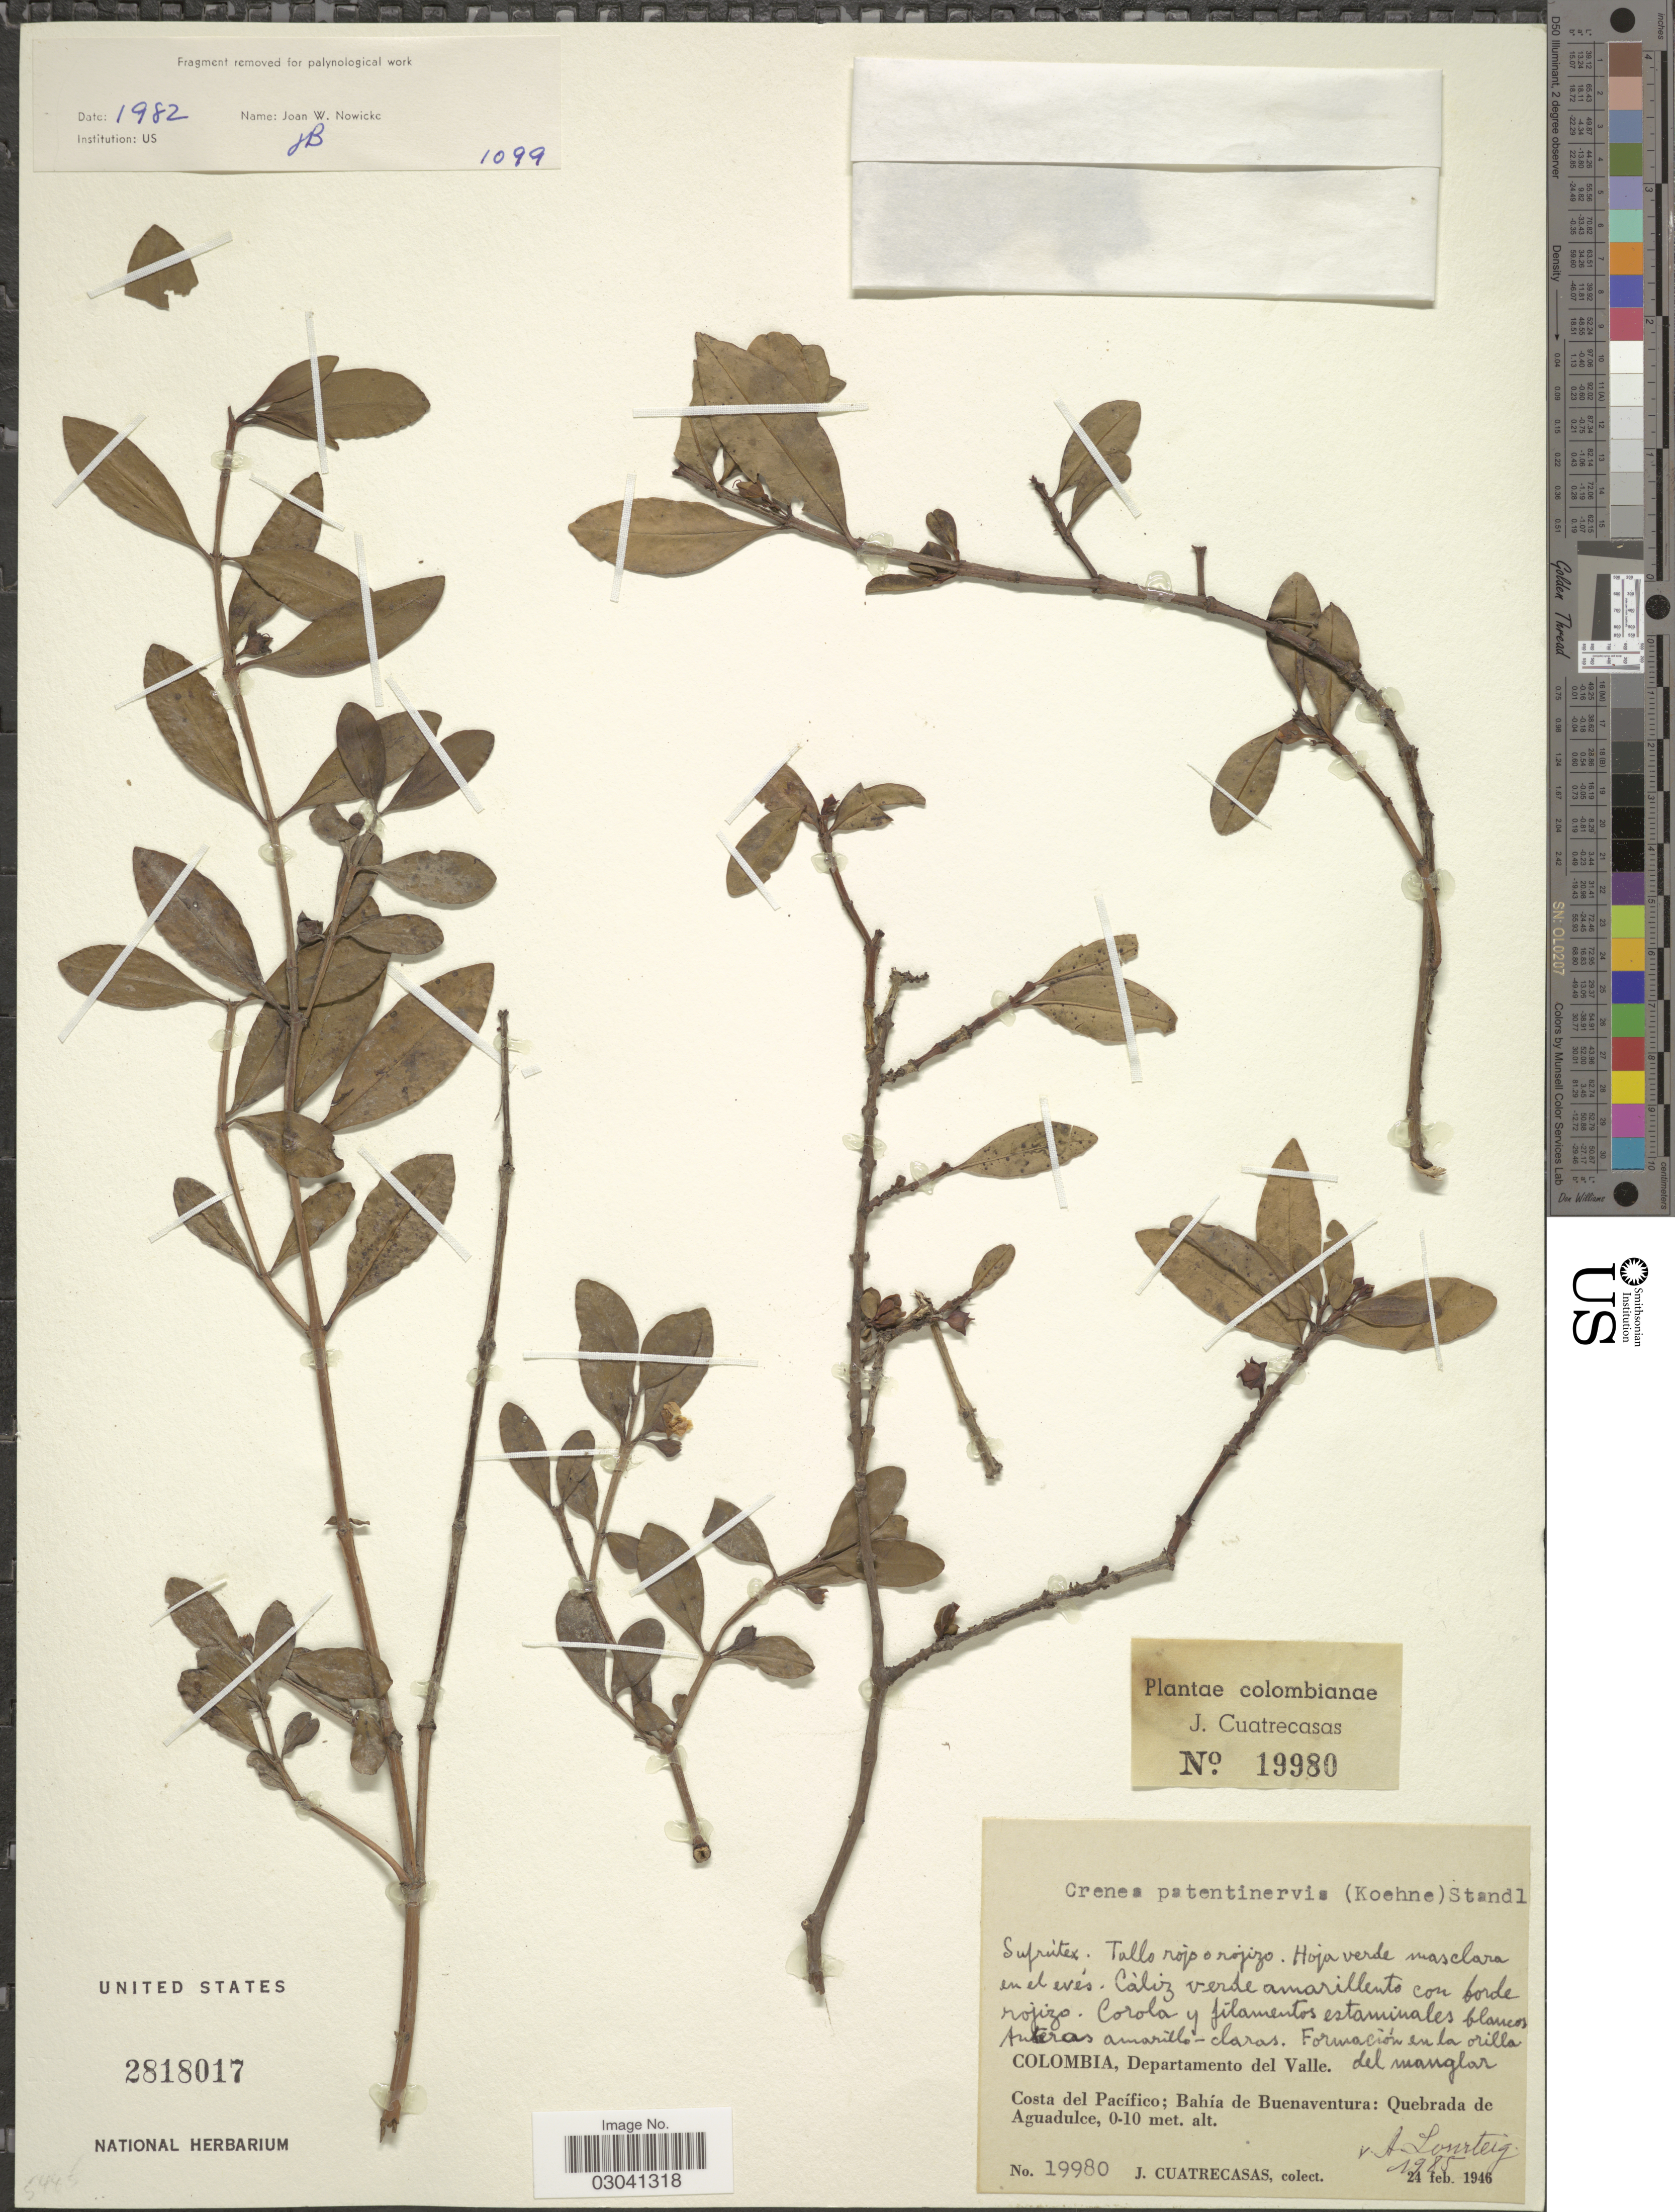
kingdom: Plantae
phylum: Tracheophyta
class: Magnoliopsida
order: Myrtales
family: Lythraceae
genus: Ammannia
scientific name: Ammannia patentinervius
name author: (Koehne) S.A. Graham et al.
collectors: J. Cuatrecasas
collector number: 19980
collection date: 1946-02-24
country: Colombia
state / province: Valle del Cauca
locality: Departamento del Valle, Costa del Pacífico; Bahia de Buenaventura: Quebrada de Aguadulce.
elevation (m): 0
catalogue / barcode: US 2818017